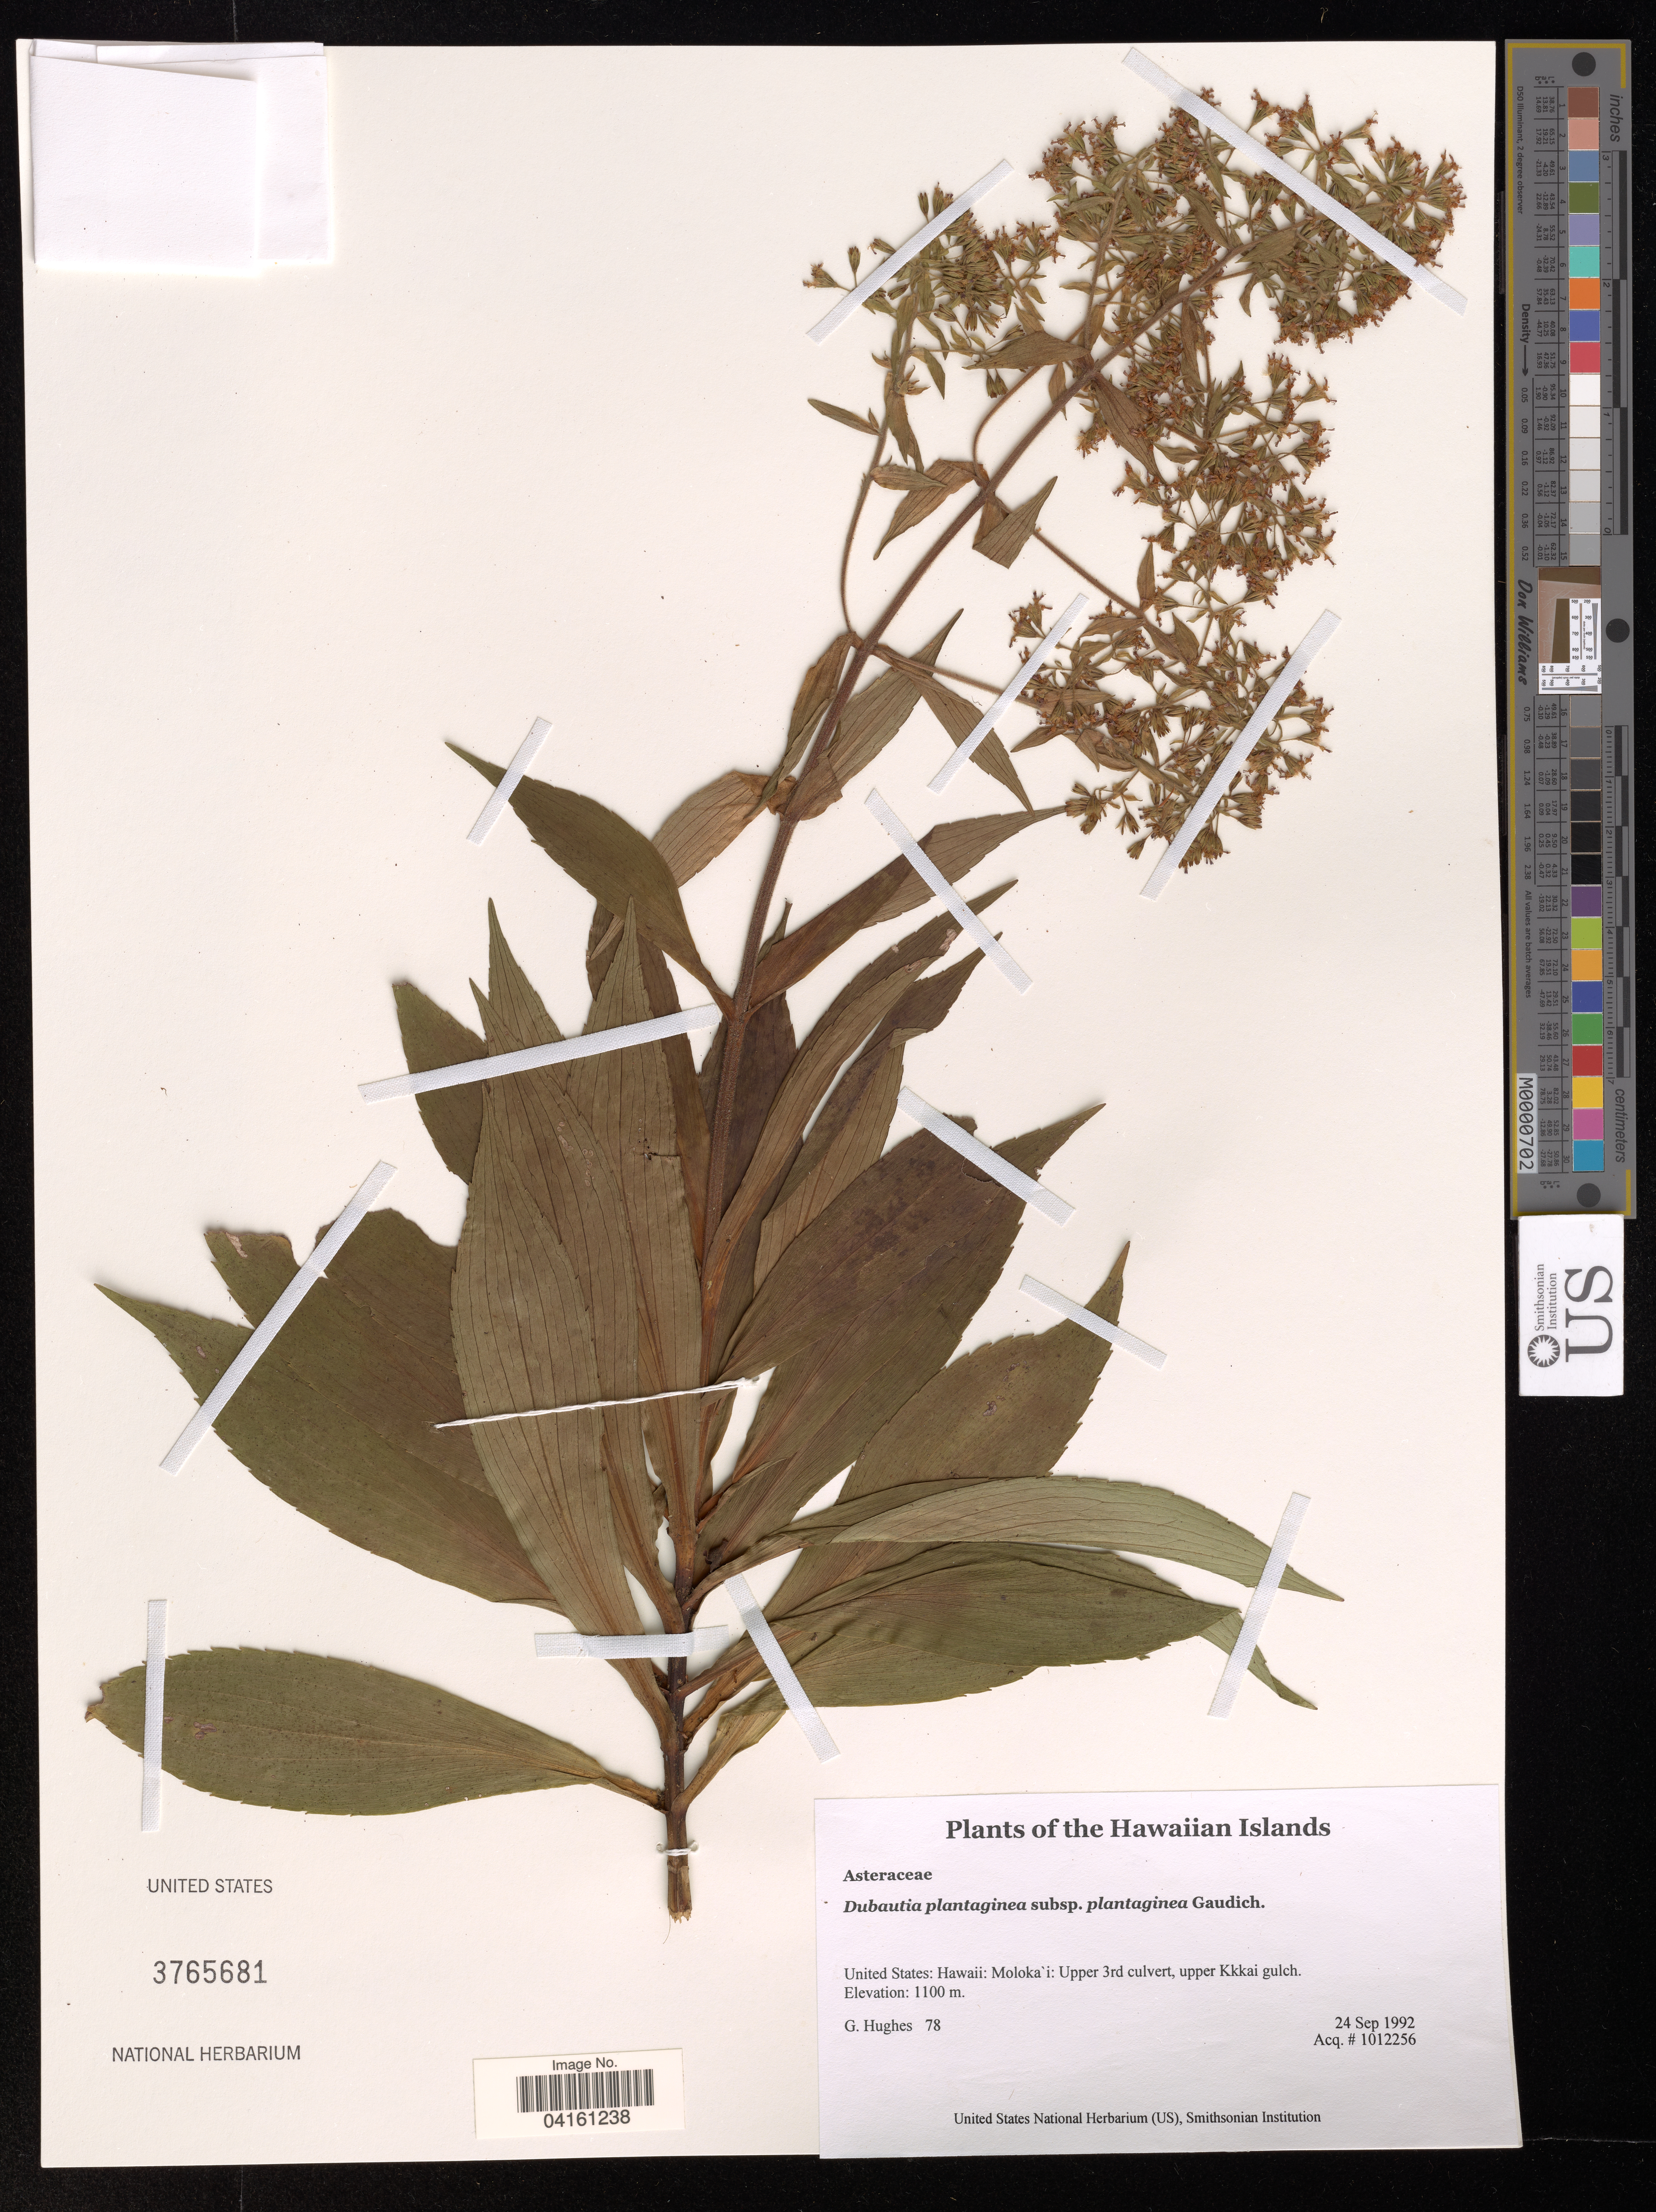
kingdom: Plantae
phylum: Tracheophyta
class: Magnoliopsida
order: Asterales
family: Asteraceae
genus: Dubautia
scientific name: Dubautia plantaginea subsp. plantaginea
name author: Gaudich.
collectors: G. Hughes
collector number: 78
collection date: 1992-09-24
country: United States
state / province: Hawaii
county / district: Maui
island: Moloka'i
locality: Moloka'i: Upper 3rd culvert, upper Kkkai gulch.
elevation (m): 1100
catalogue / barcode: US 3765681